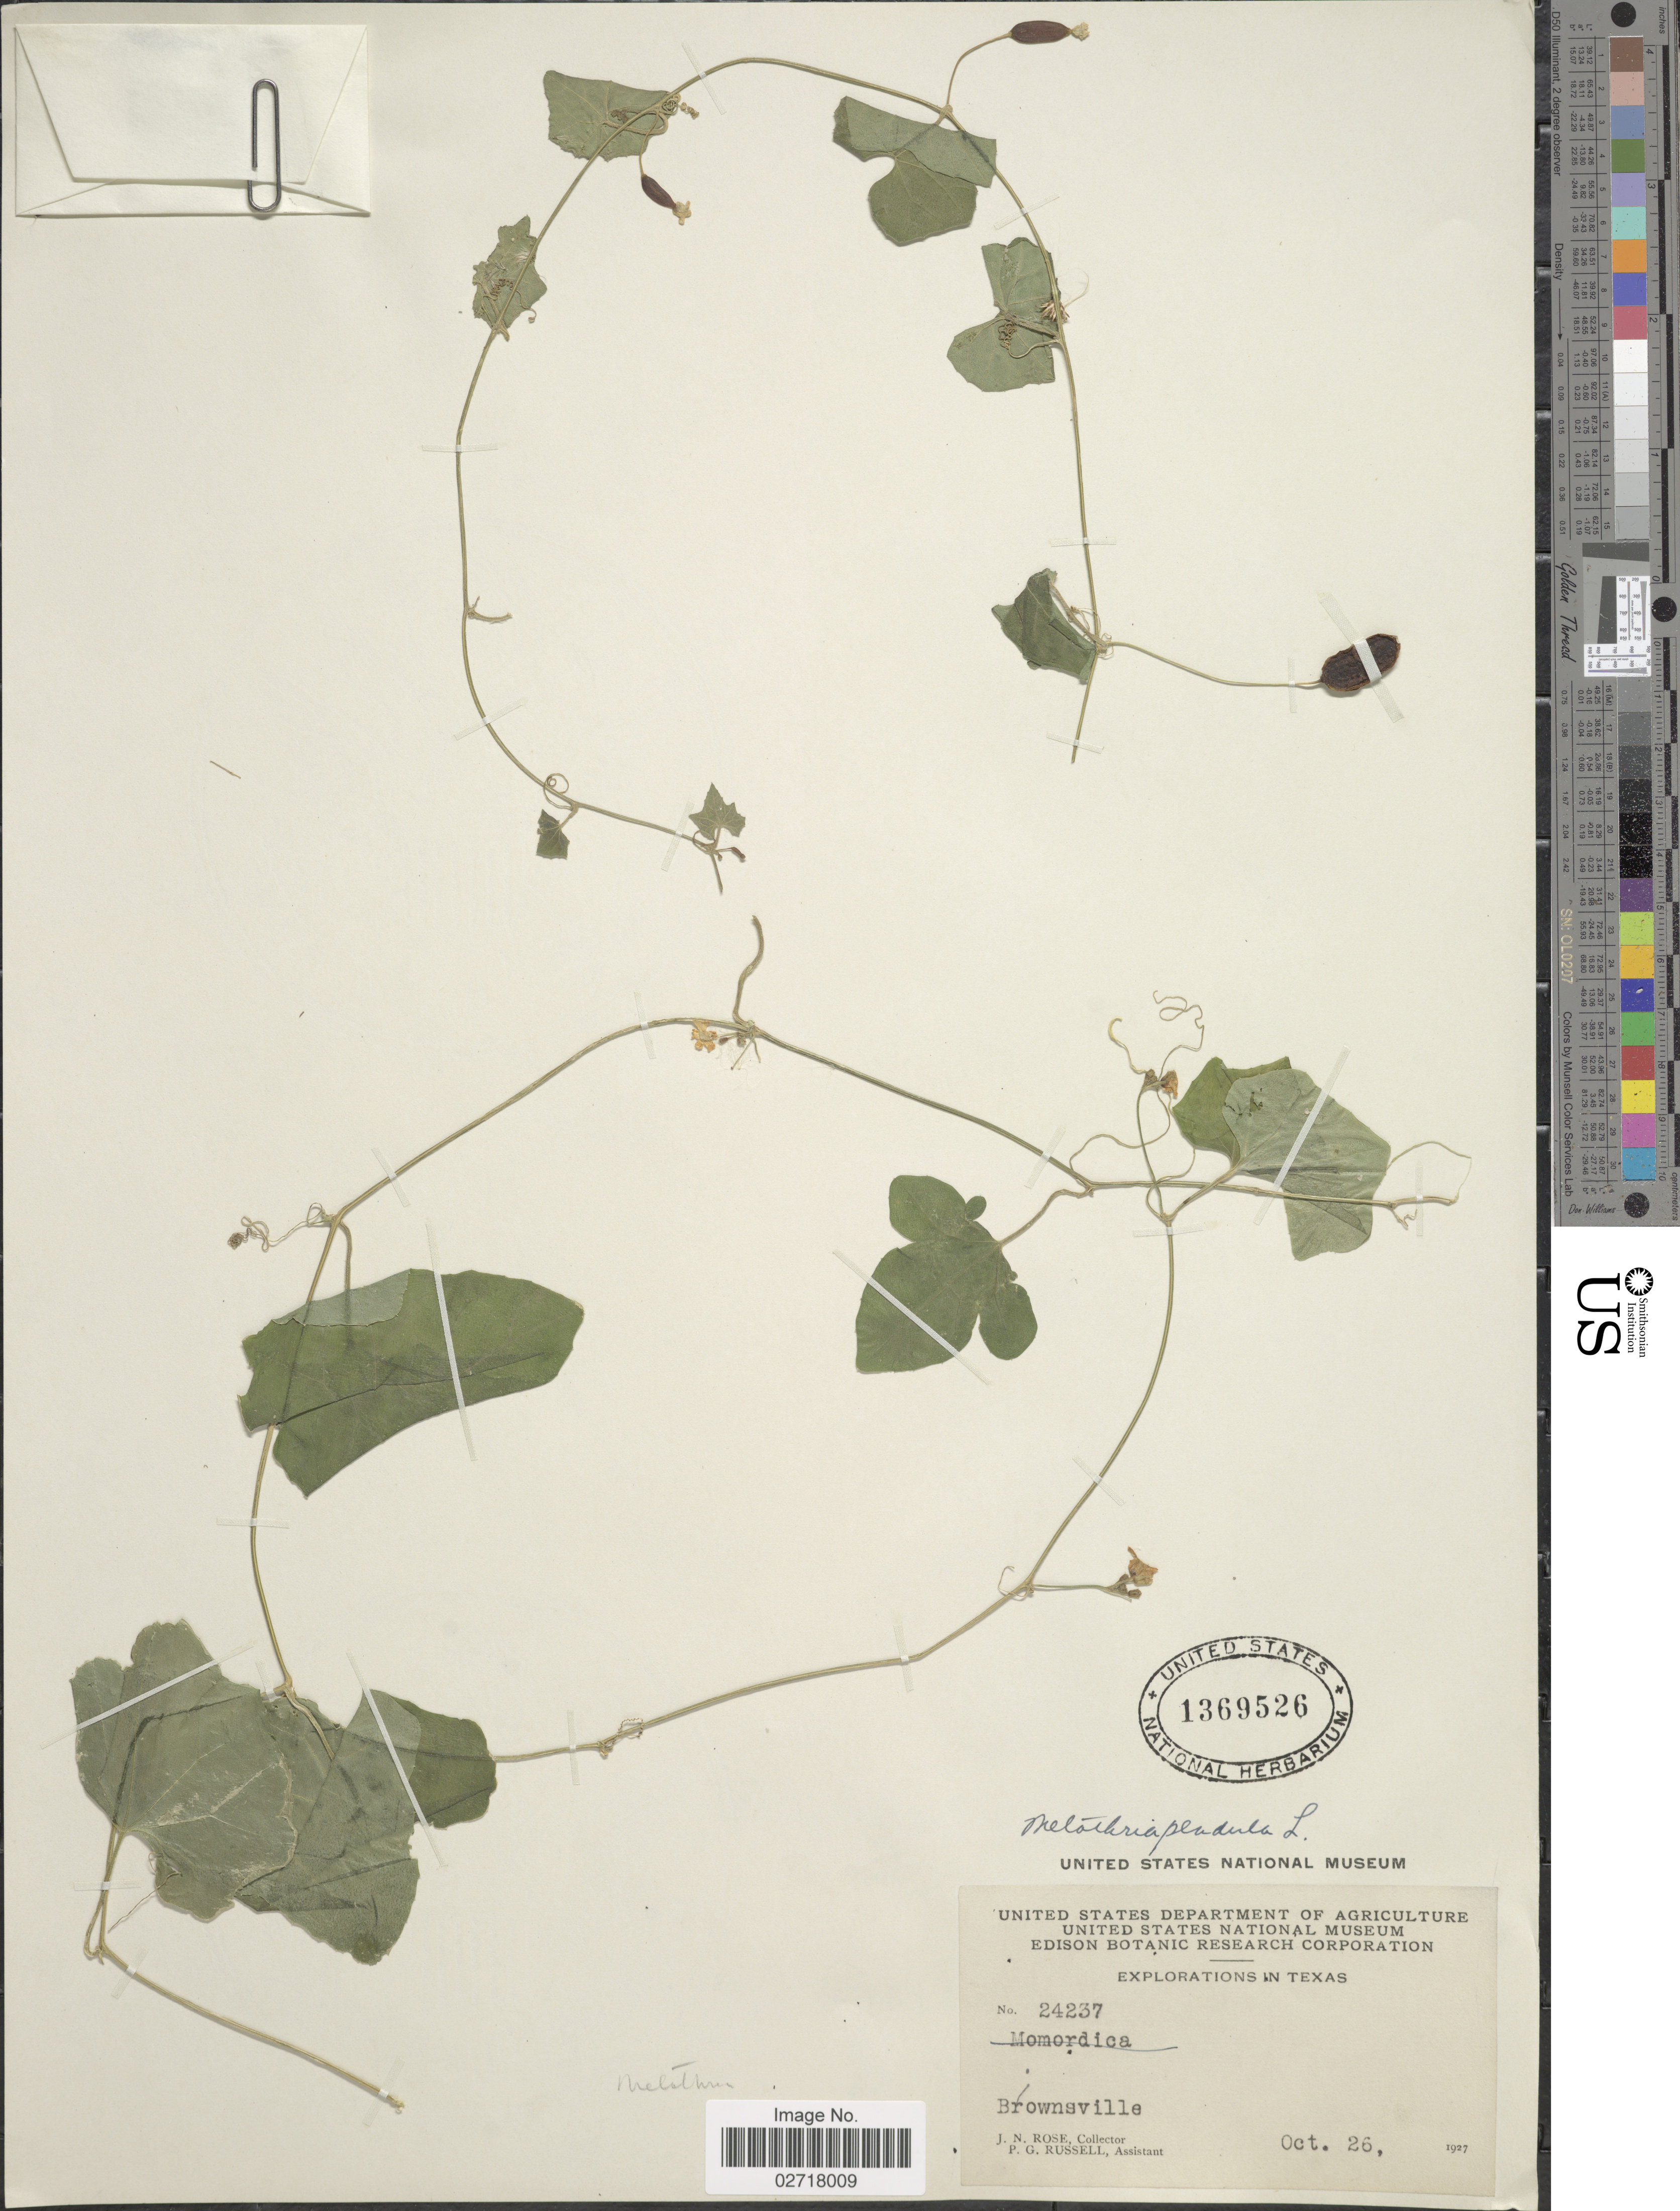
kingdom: Plantae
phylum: Tracheophyta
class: Magnoliopsida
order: Cucurbitales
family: Cucurbitaceae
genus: Melothria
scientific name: Melothria pendula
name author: L.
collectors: J. N. Rose & P. G. Russell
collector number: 24237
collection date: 1927-10-26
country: United States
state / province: Texas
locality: Brownsville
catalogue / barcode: US 1369526